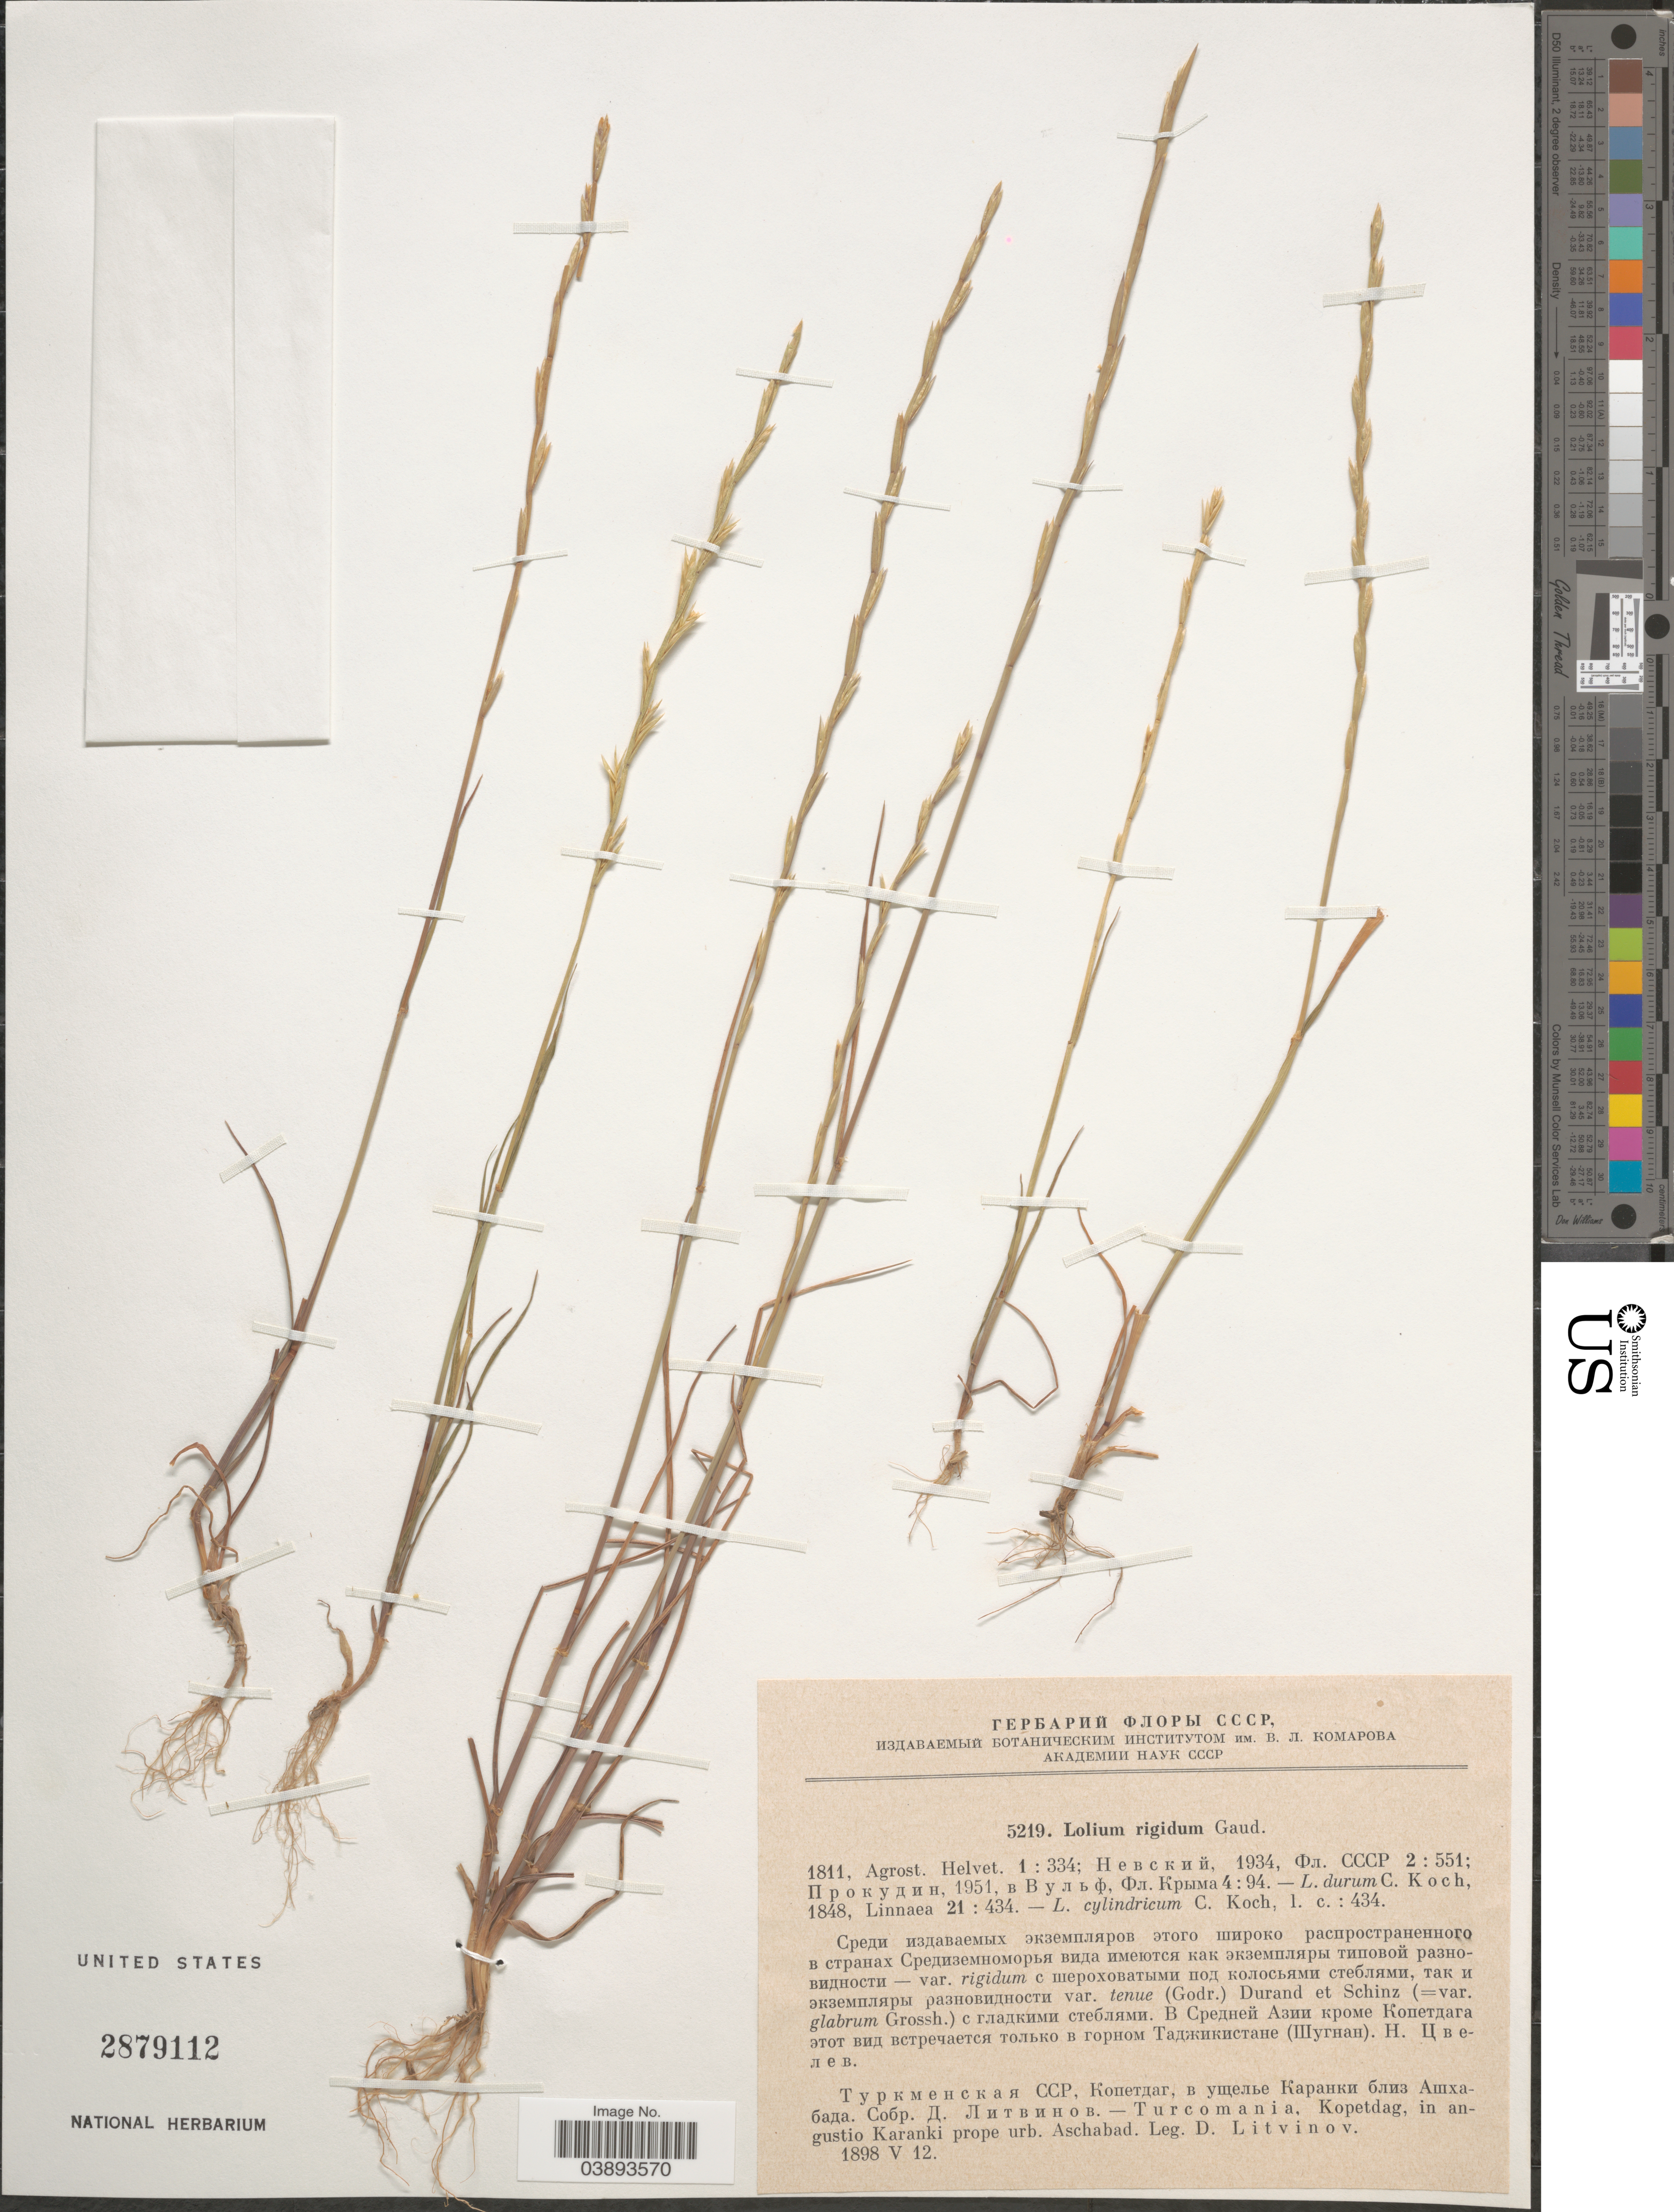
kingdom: Plantae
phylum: Tracheophyta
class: Liliopsida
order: Poales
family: Poaceae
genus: Lolium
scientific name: Lolium rigidum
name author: Gaudin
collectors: D. Litvinov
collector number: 5219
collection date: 1898-05-12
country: Turkmenistan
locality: Turcomania. Kopetdag, in angustio Karanki prope urb. Aschabad.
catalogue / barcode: US 2879112